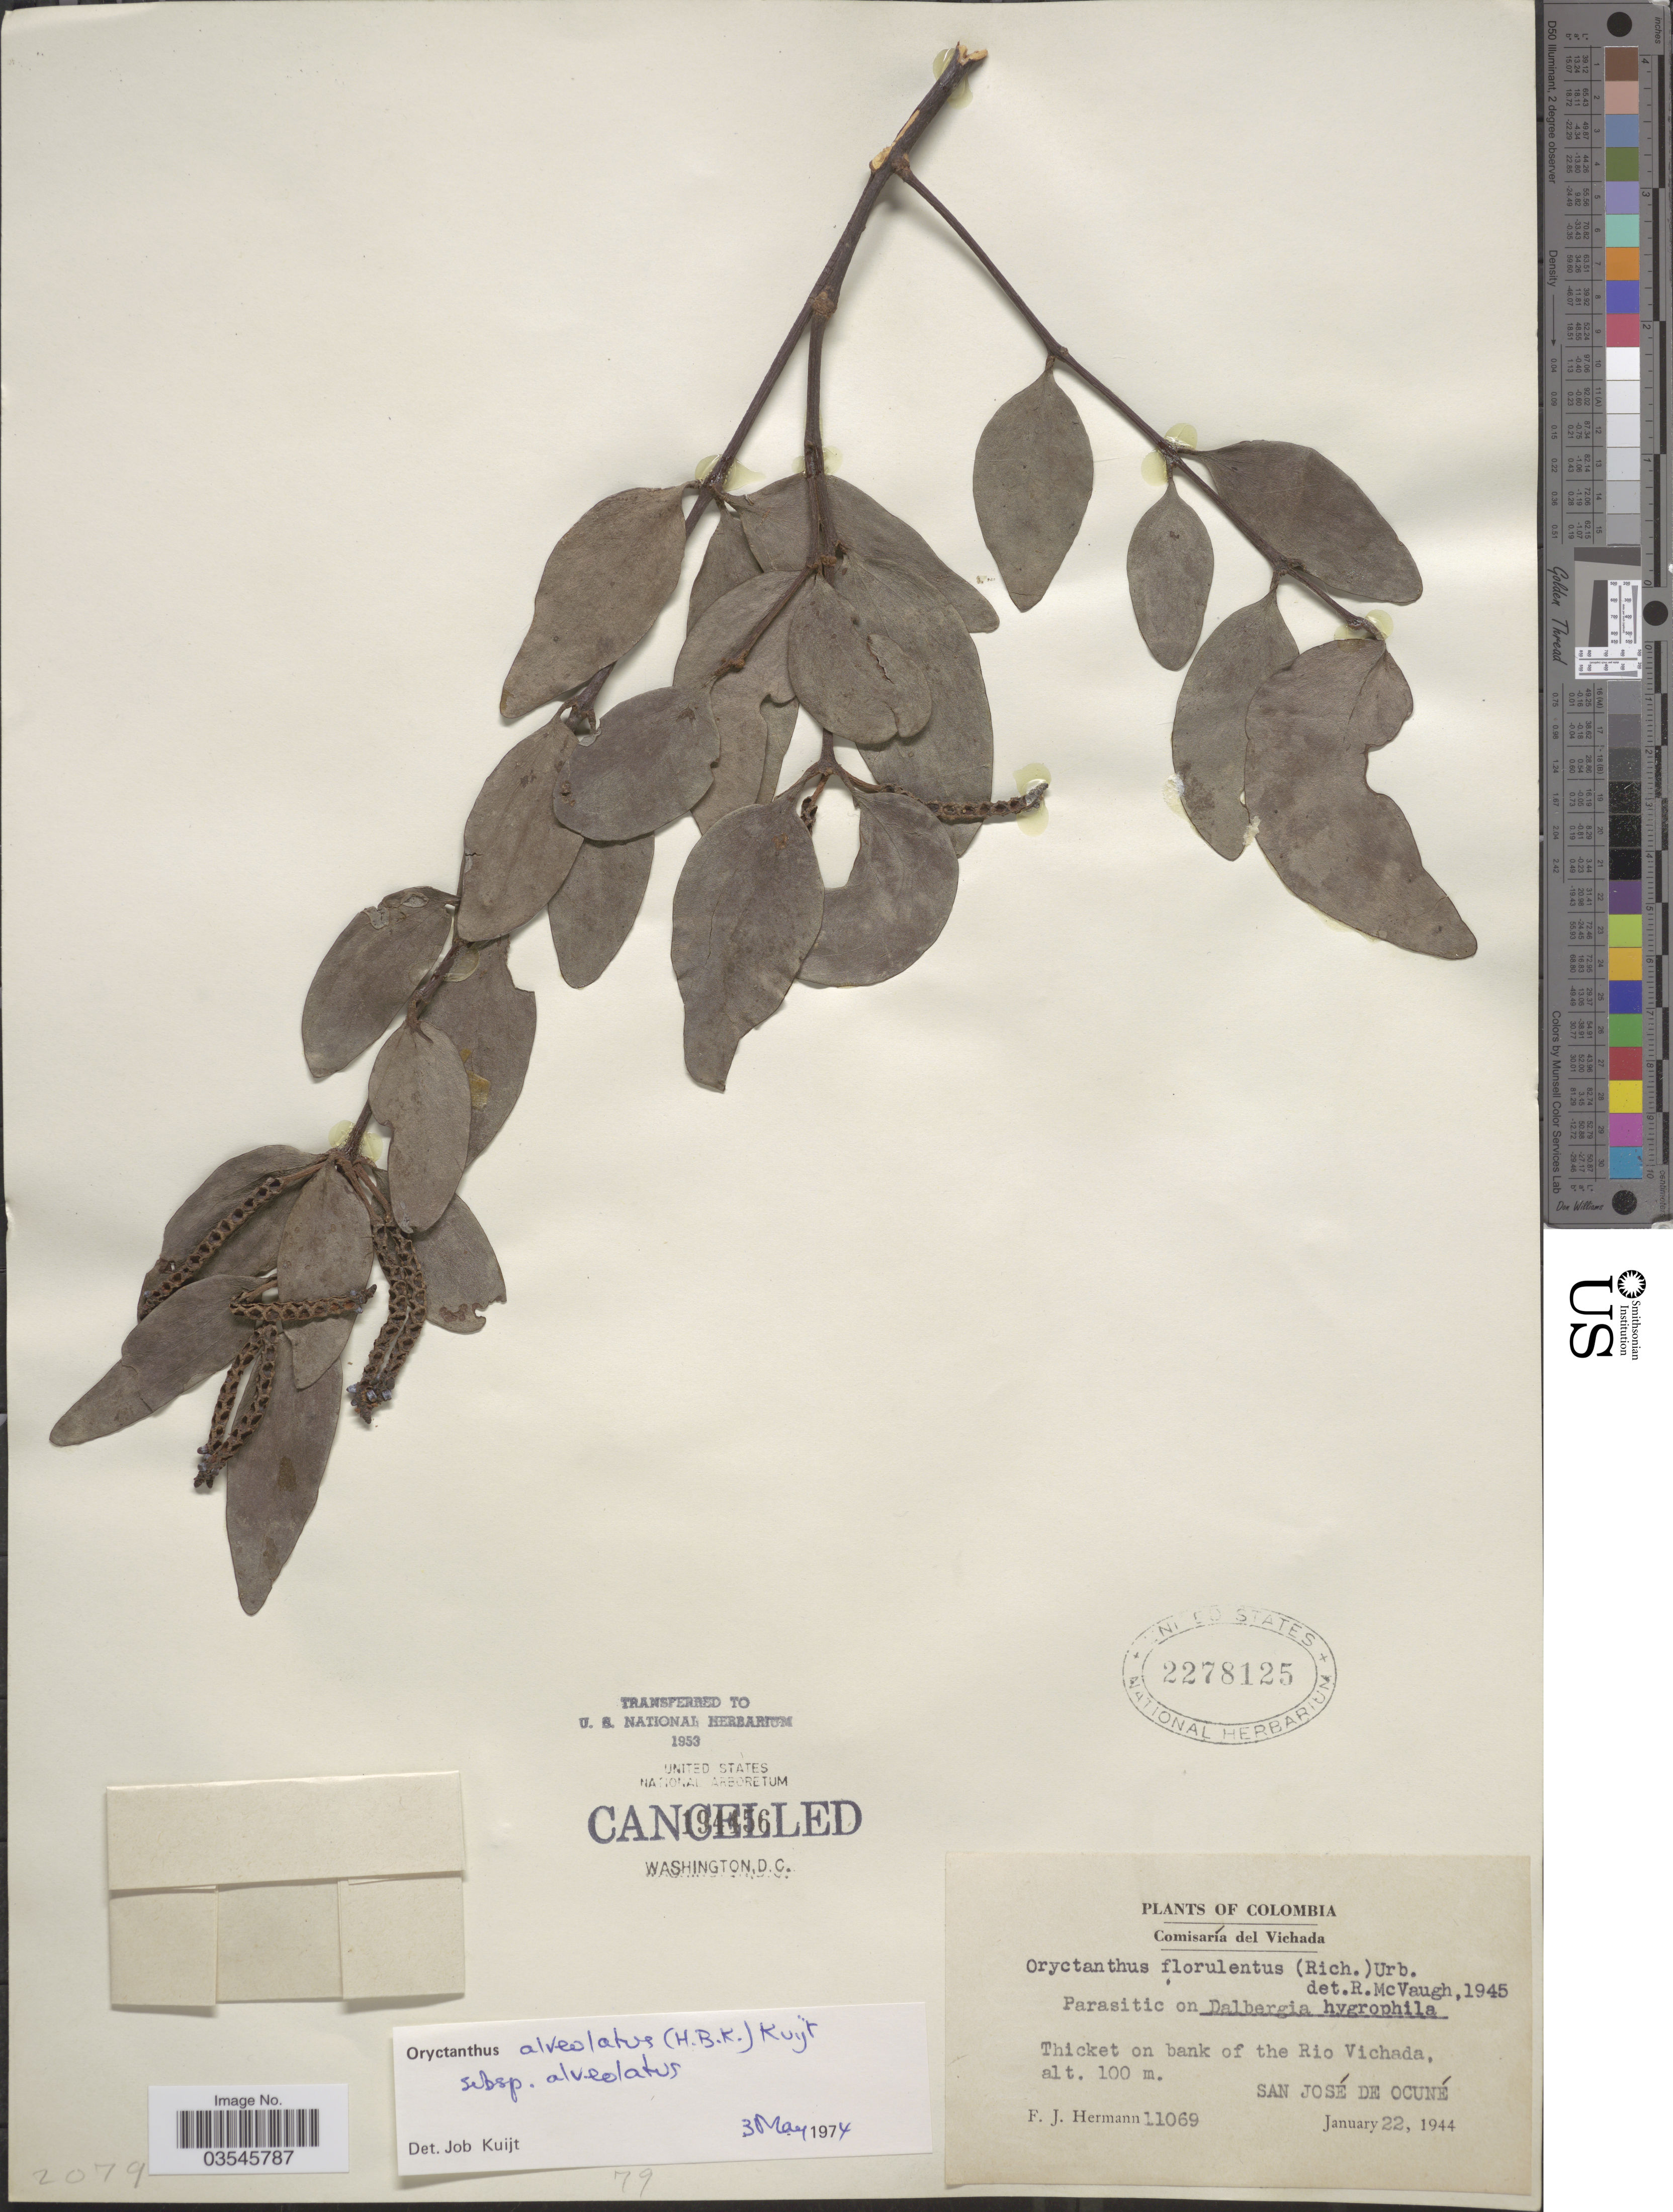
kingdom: Plantae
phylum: Tracheophyta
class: Magnoliopsida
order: Santalales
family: Loranthaceae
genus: Oryctanthus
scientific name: Oryctanthus alveolatus subsp. alveolatus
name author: (Kunth) Kuijt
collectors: F. J. Hermann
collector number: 11069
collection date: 1944-01-22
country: Colombia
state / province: Vichada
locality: Comisaría del Vichada. Thicket on bank of the Rio Vichada. San José de Ocuné.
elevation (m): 100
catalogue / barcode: US 2278125